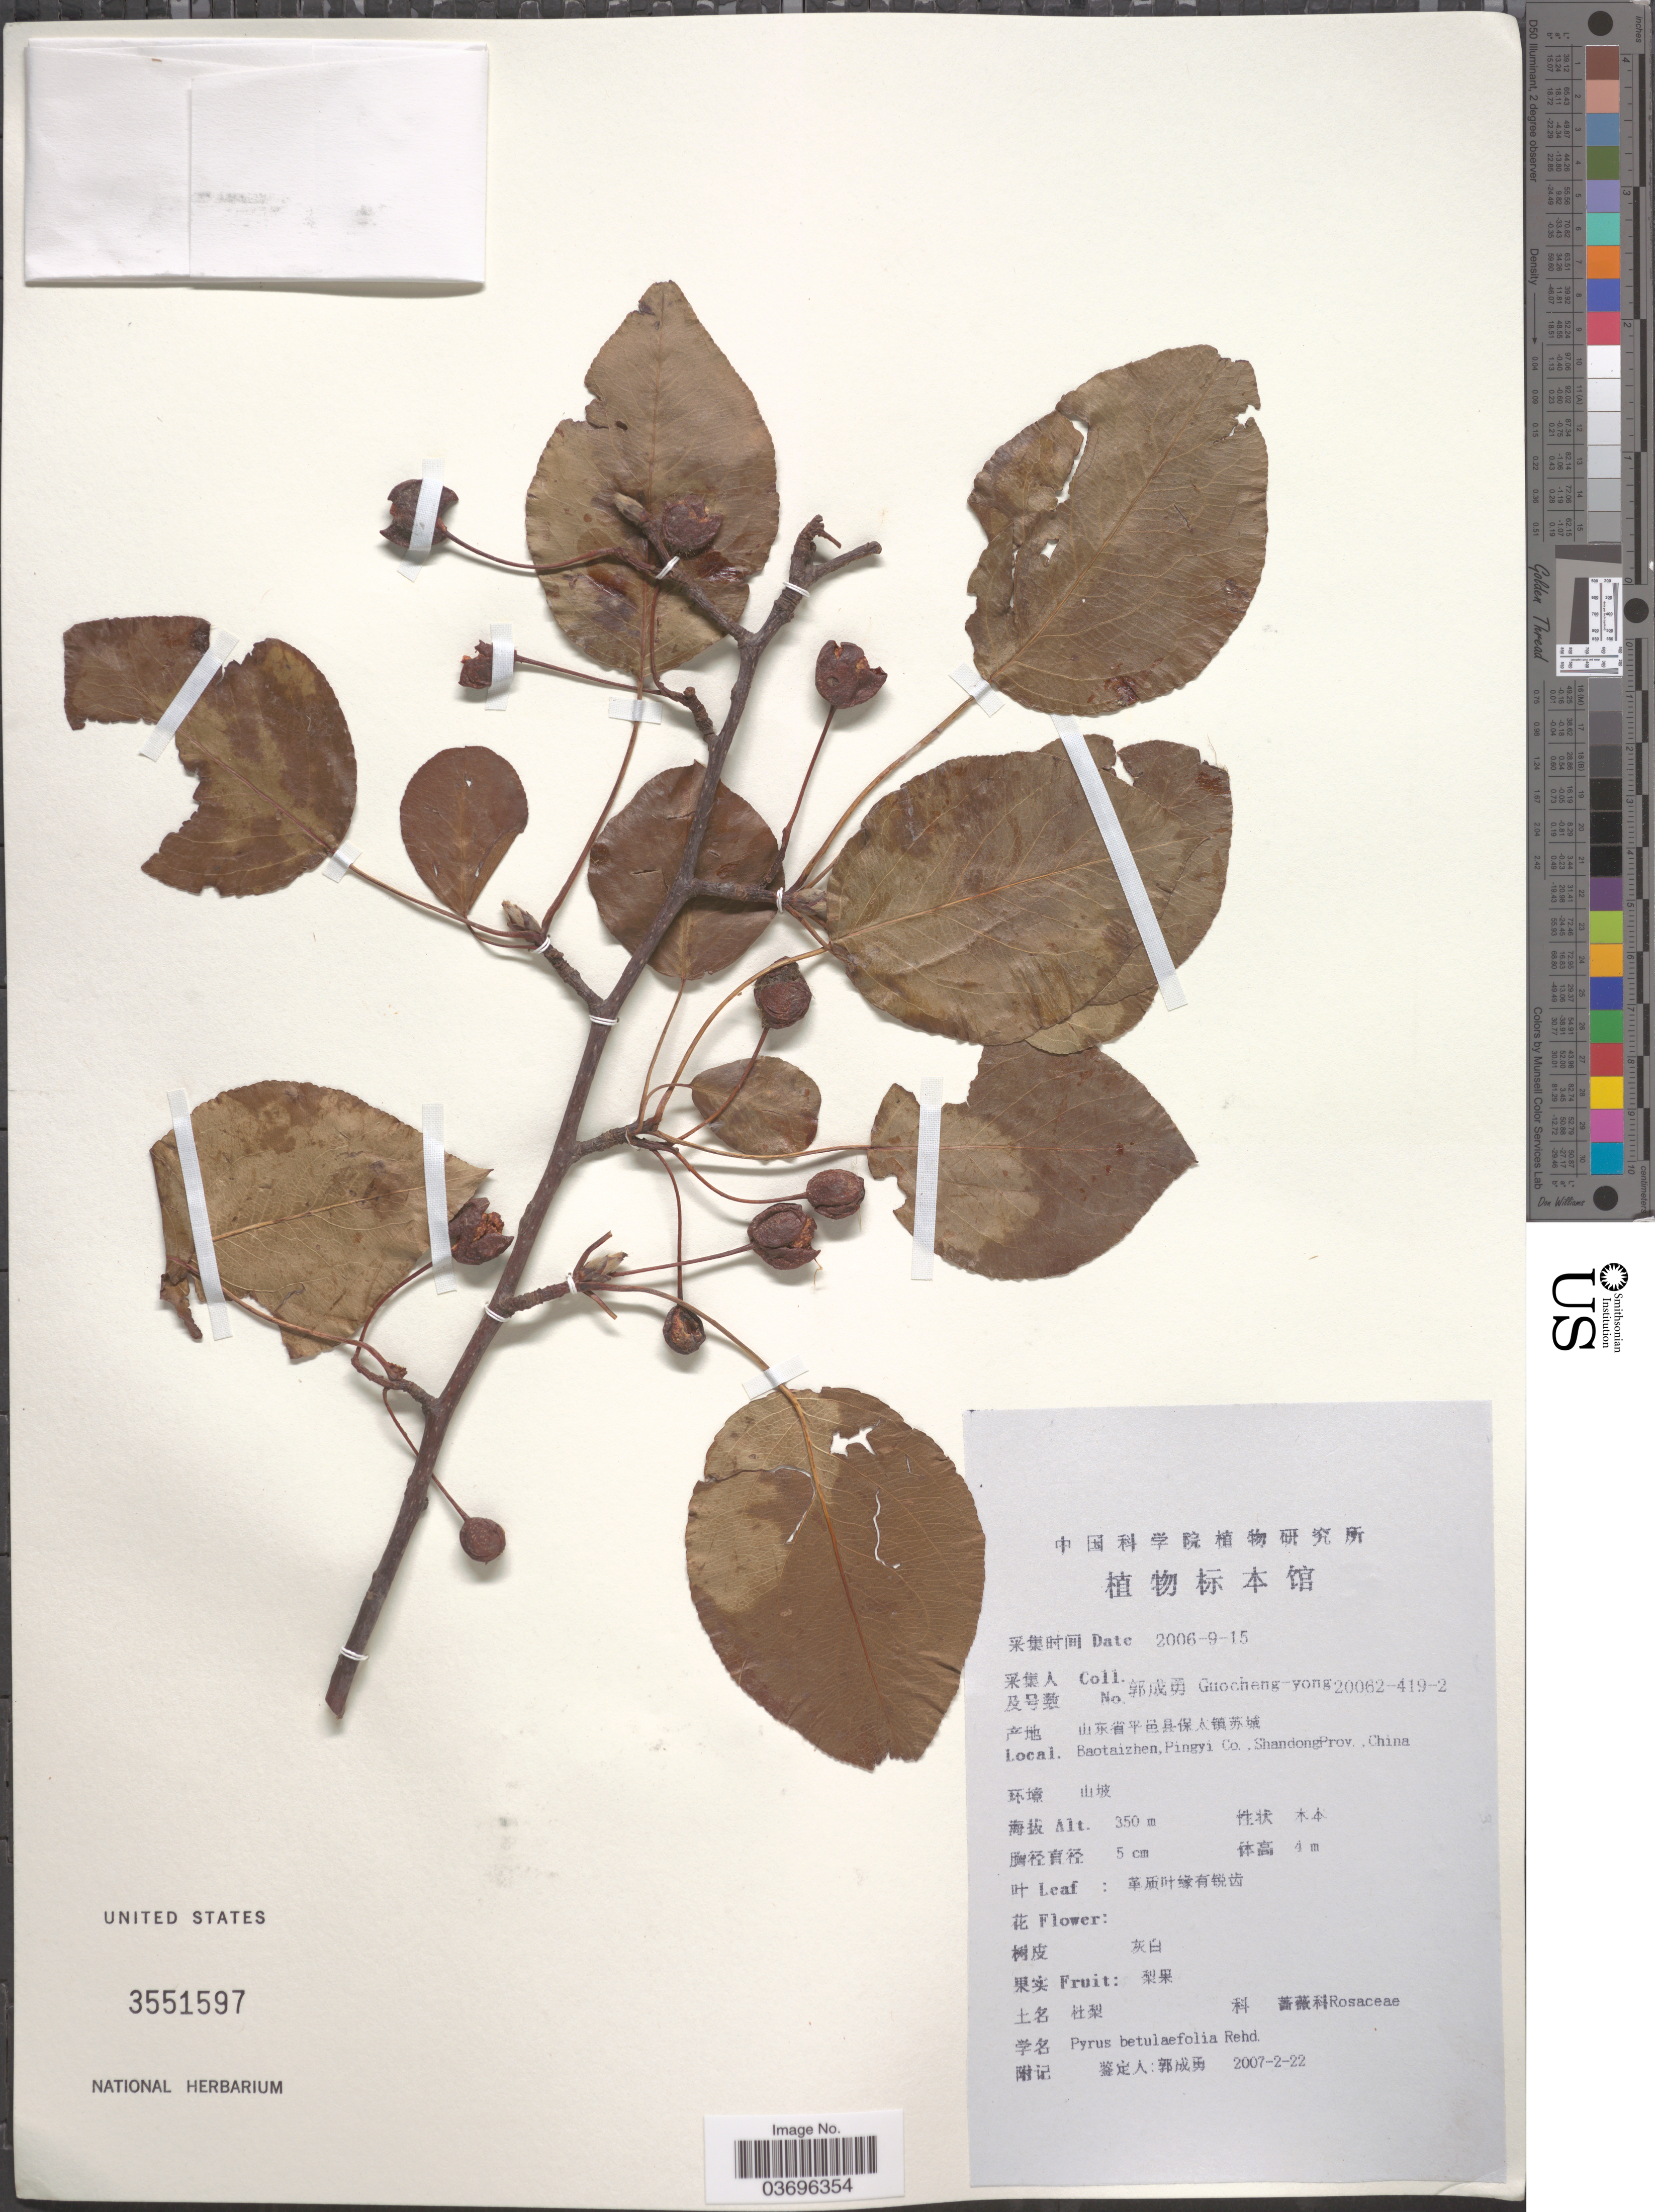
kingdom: Plantae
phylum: Tracheophyta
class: Magnoliopsida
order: Rosales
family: Rosaceae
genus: Pyrus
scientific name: Pyrus betulifolia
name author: Bunge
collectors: Guo cheng-yong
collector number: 20062-419-2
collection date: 2006-09-15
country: China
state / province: Shandong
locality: Baotaizhen, Pingyi Co.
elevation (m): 350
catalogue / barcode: US 3551597